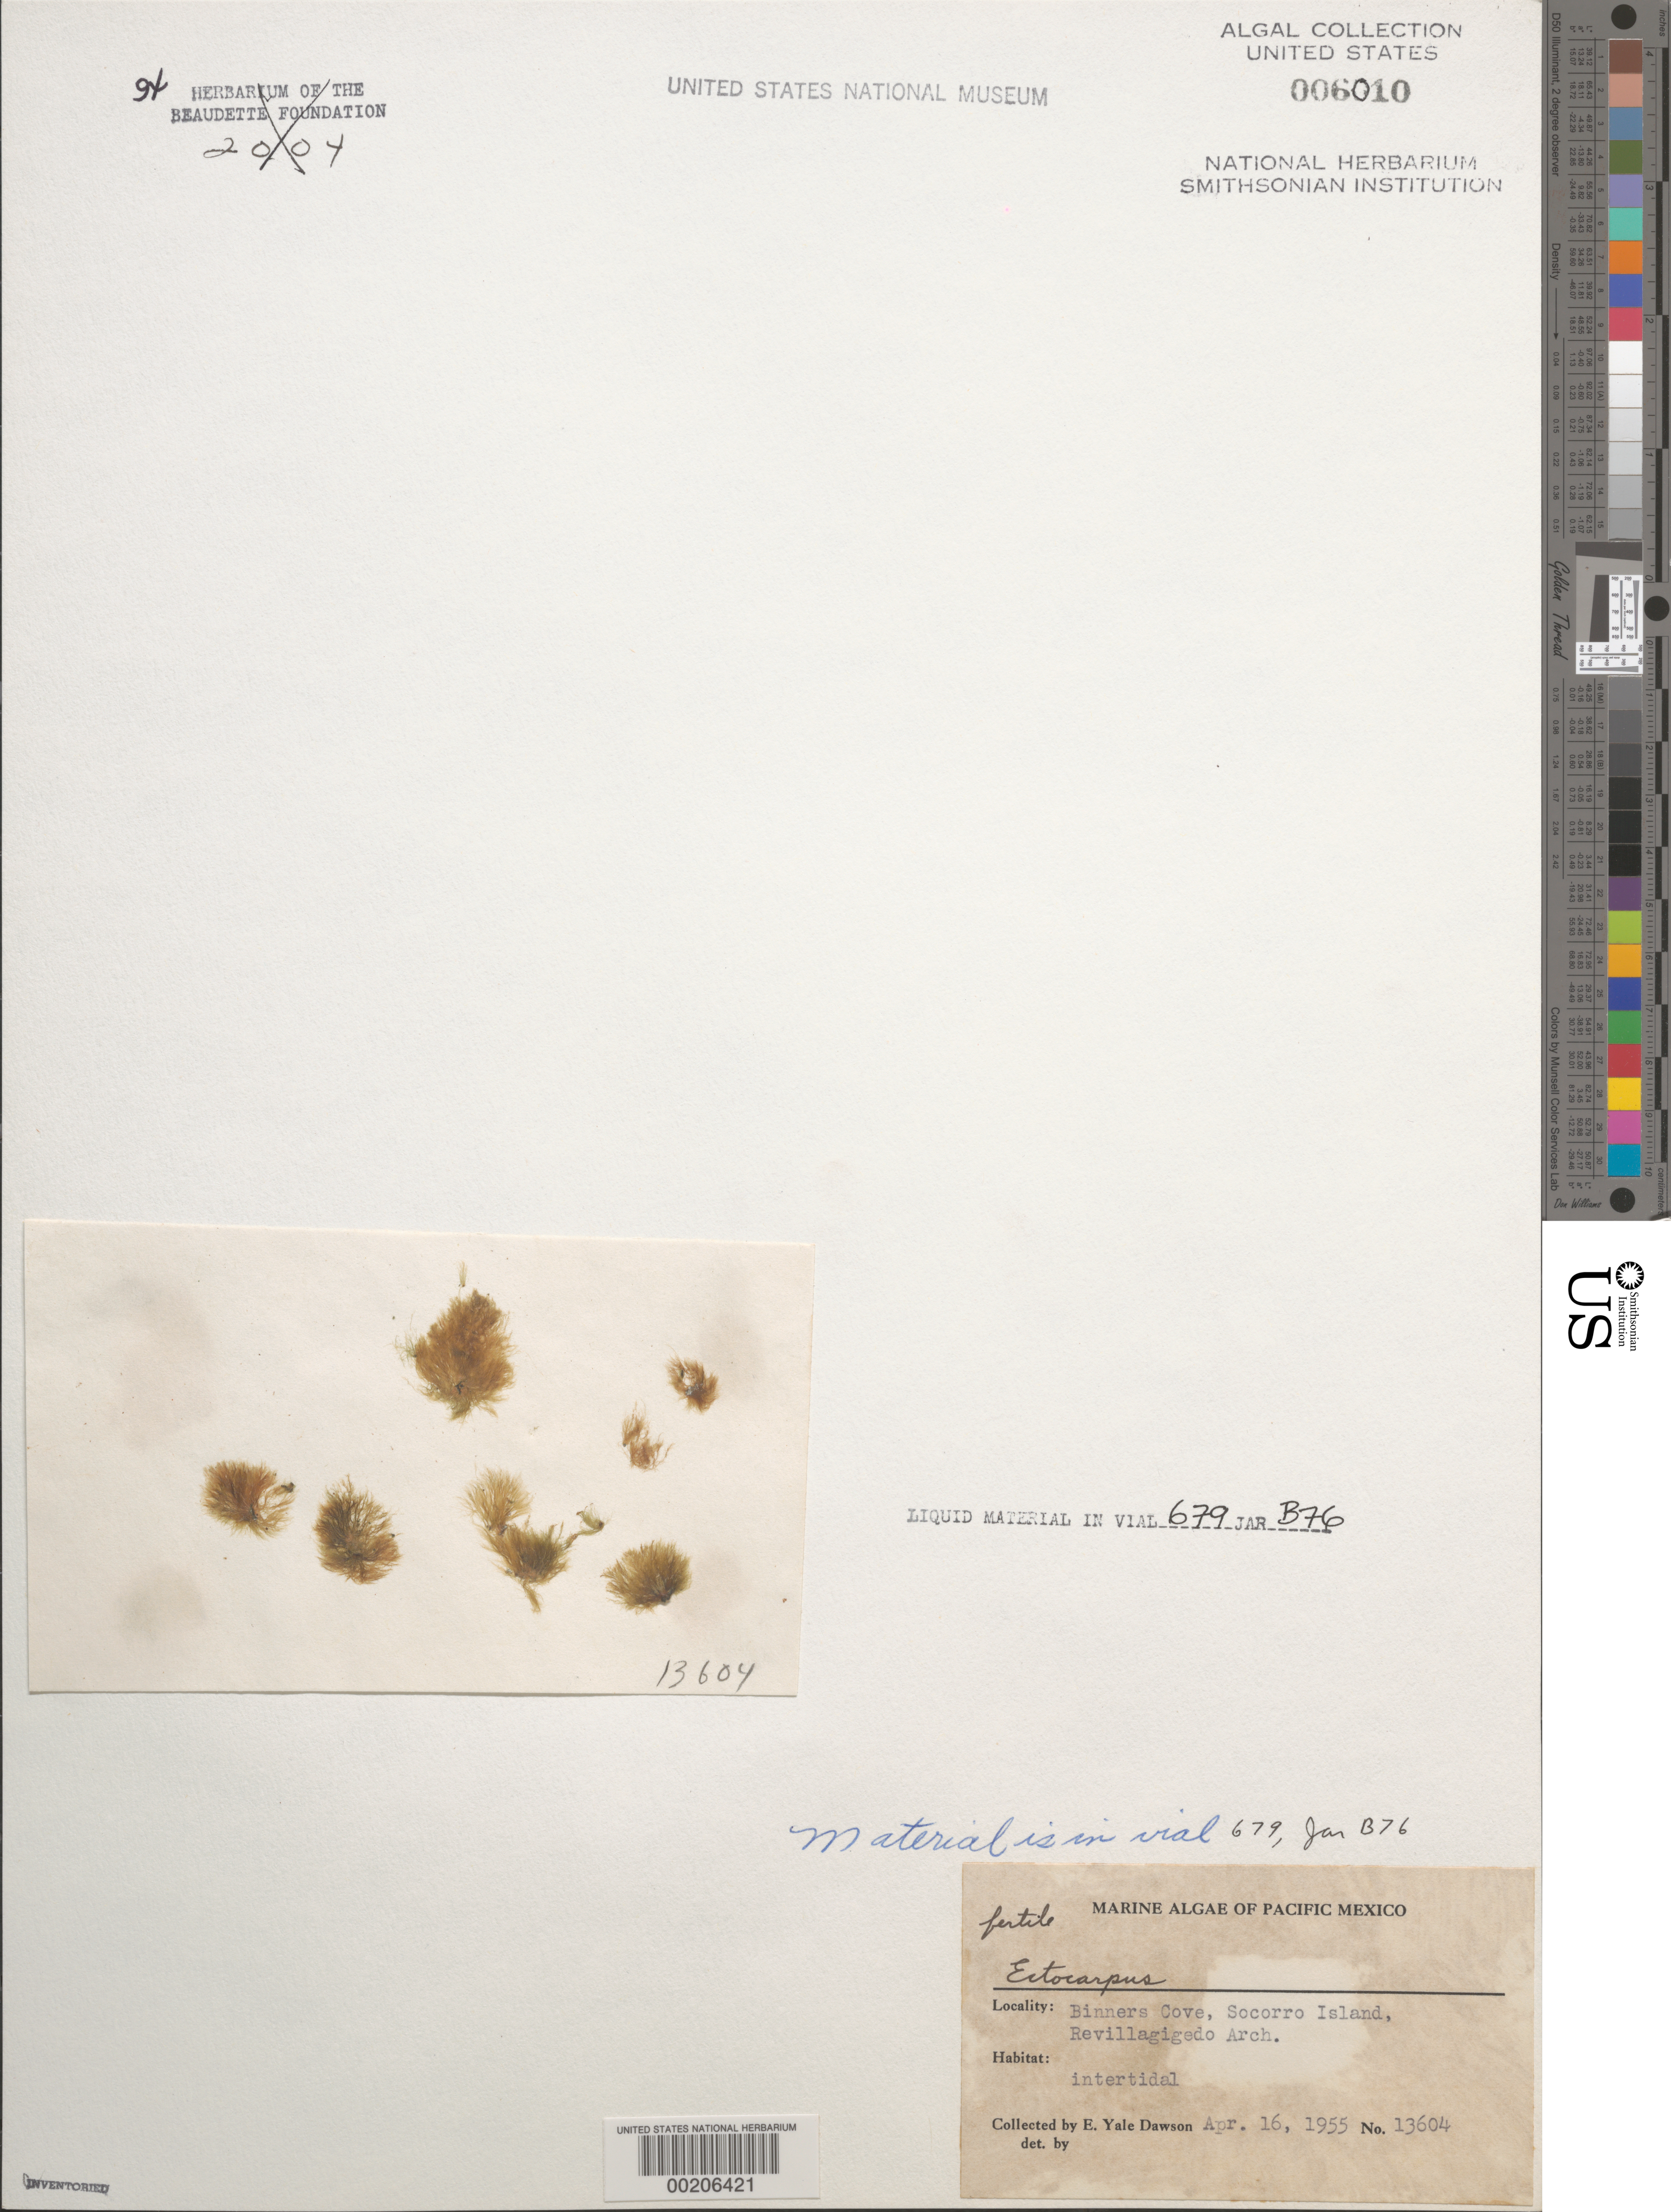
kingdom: Chromista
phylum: Ochrophyta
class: Phaeophyceae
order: Ectocarpales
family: Ectocarpaceae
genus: Ectocarpus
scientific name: Ectocarpus sp.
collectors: E. Y. Dawson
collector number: EYD 13604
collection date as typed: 16 Apr 1955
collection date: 1955-04-16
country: Mexico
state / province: Colima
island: Isla Socorro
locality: Binners Cove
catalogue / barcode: US 6010